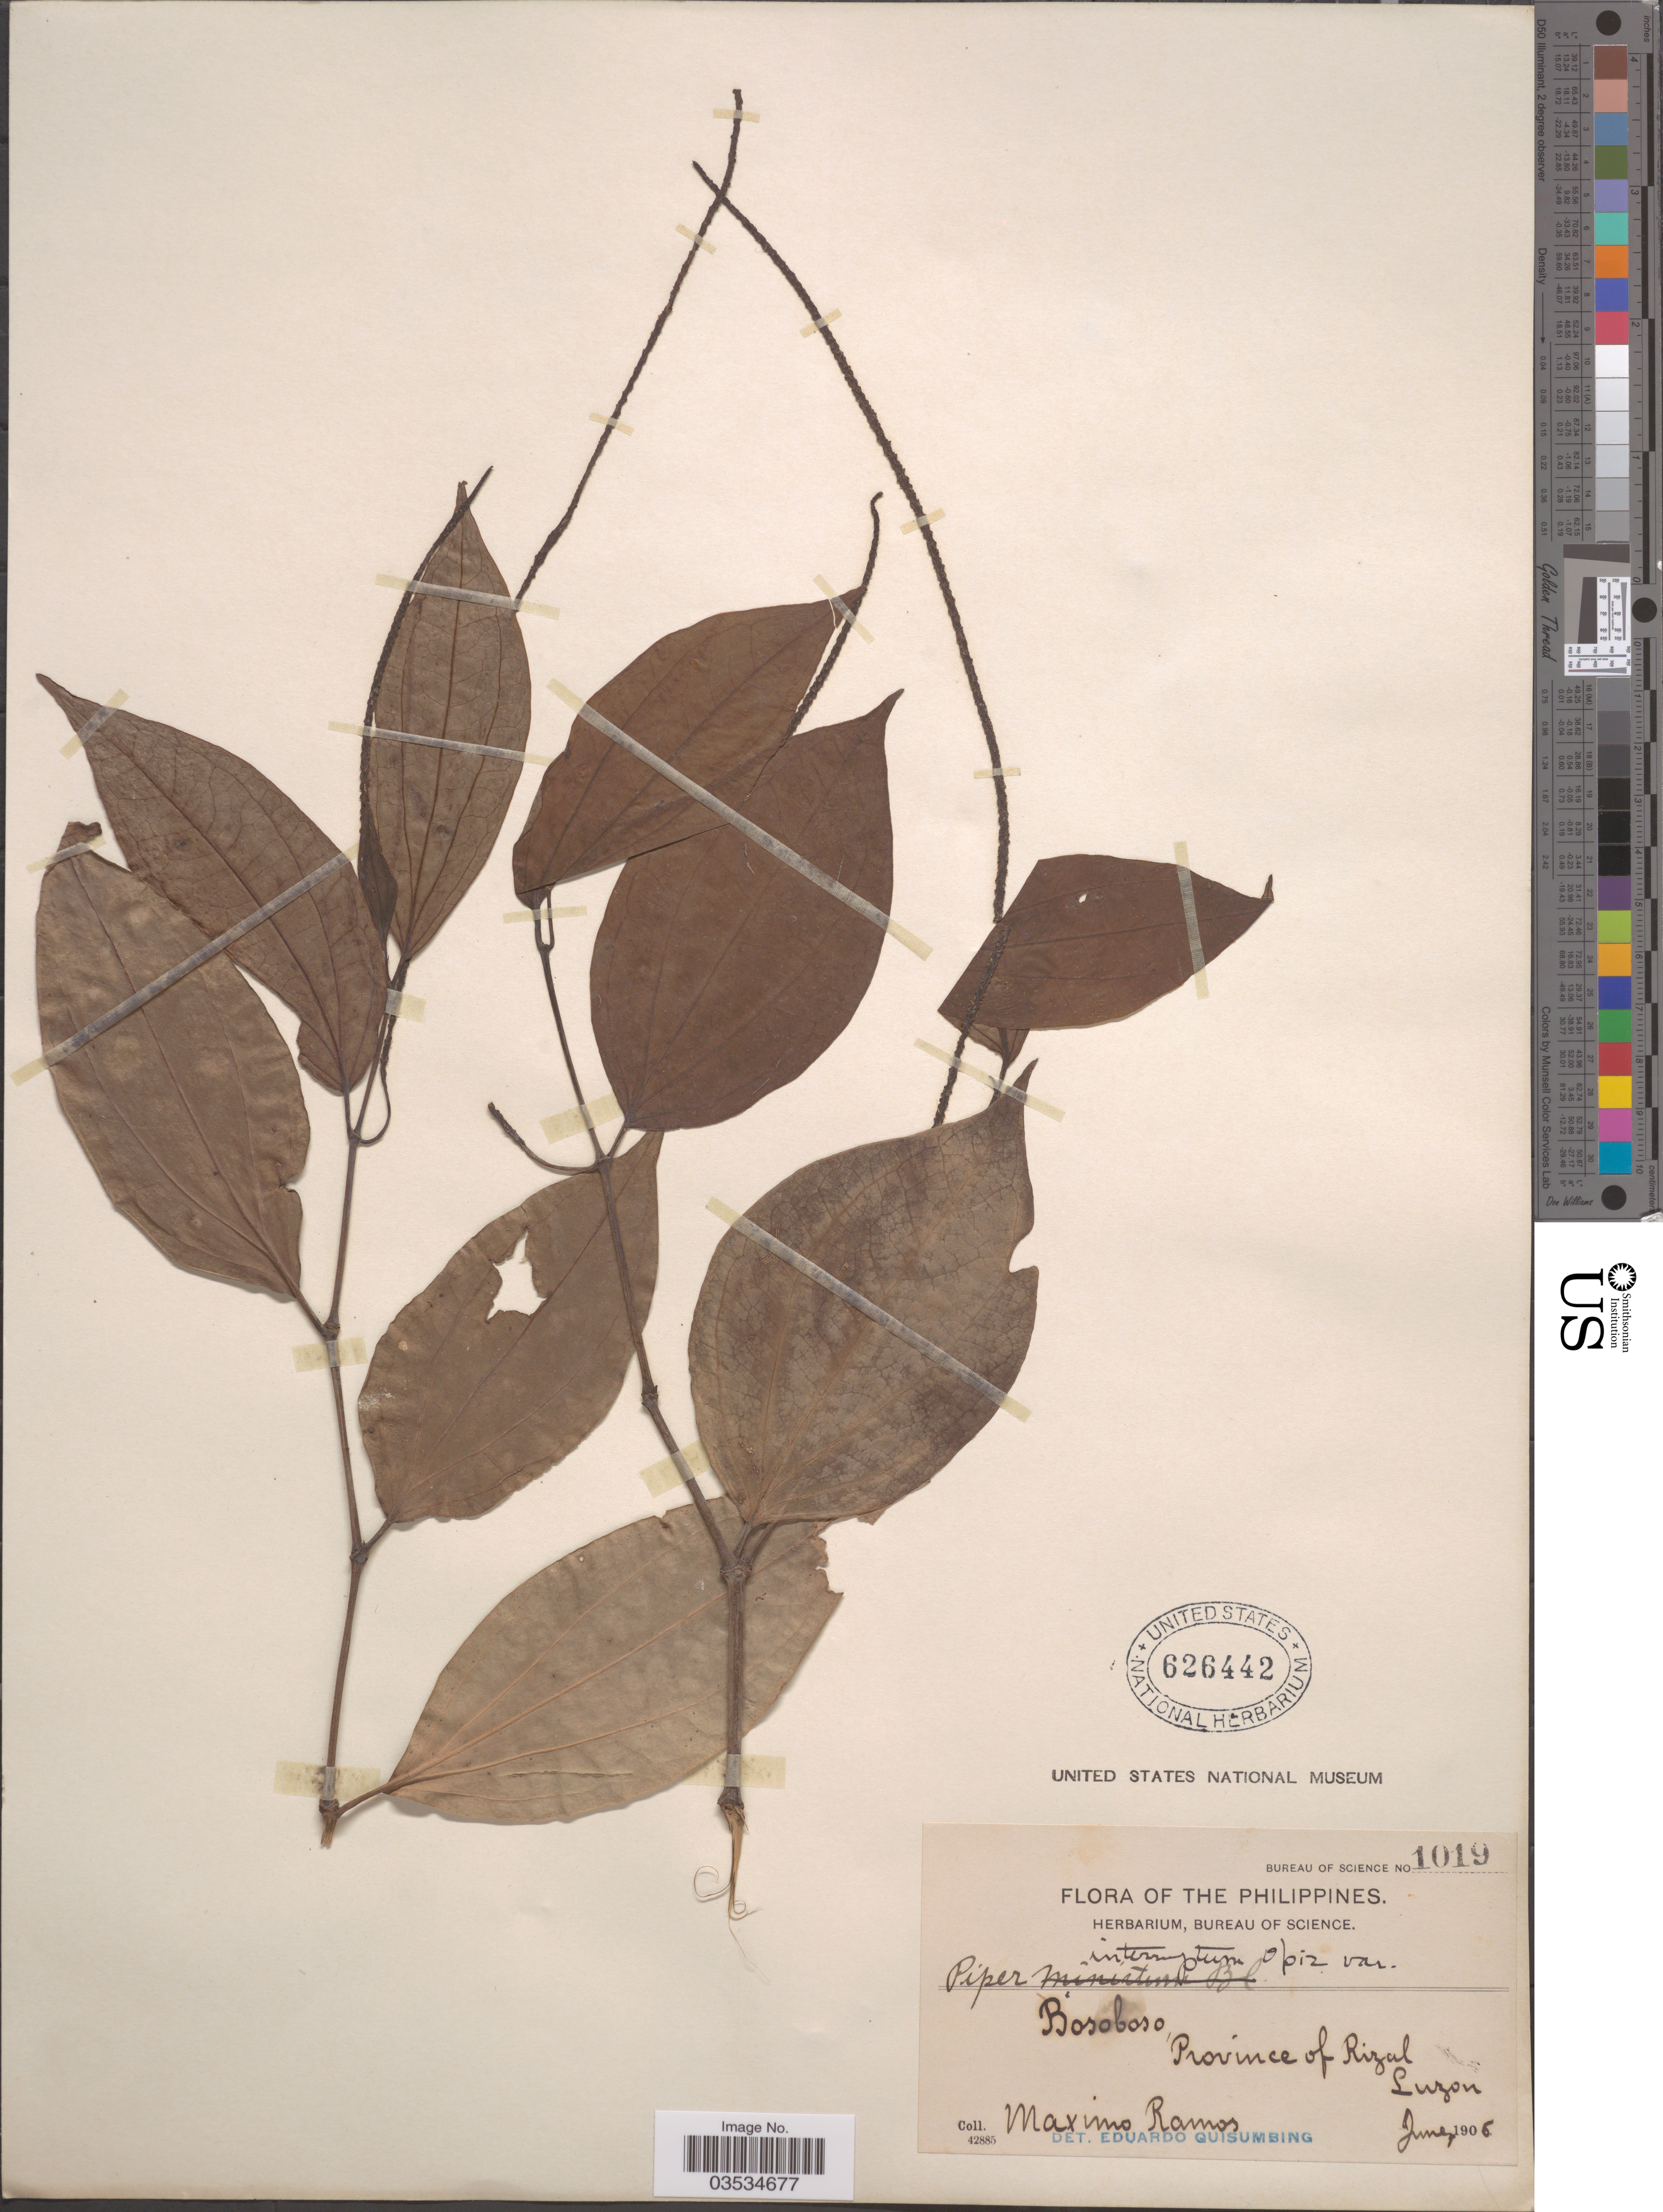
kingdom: Plantae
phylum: Tracheophyta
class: Magnoliopsida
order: Piperales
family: Piperaceae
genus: Piper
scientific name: Piper interruptum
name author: Opiz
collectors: M. Ramos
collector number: Bureau of Science 1019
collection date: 1905-06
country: Philippines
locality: Bosoboso, Province of Rizal, Luzon.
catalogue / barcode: US 626442